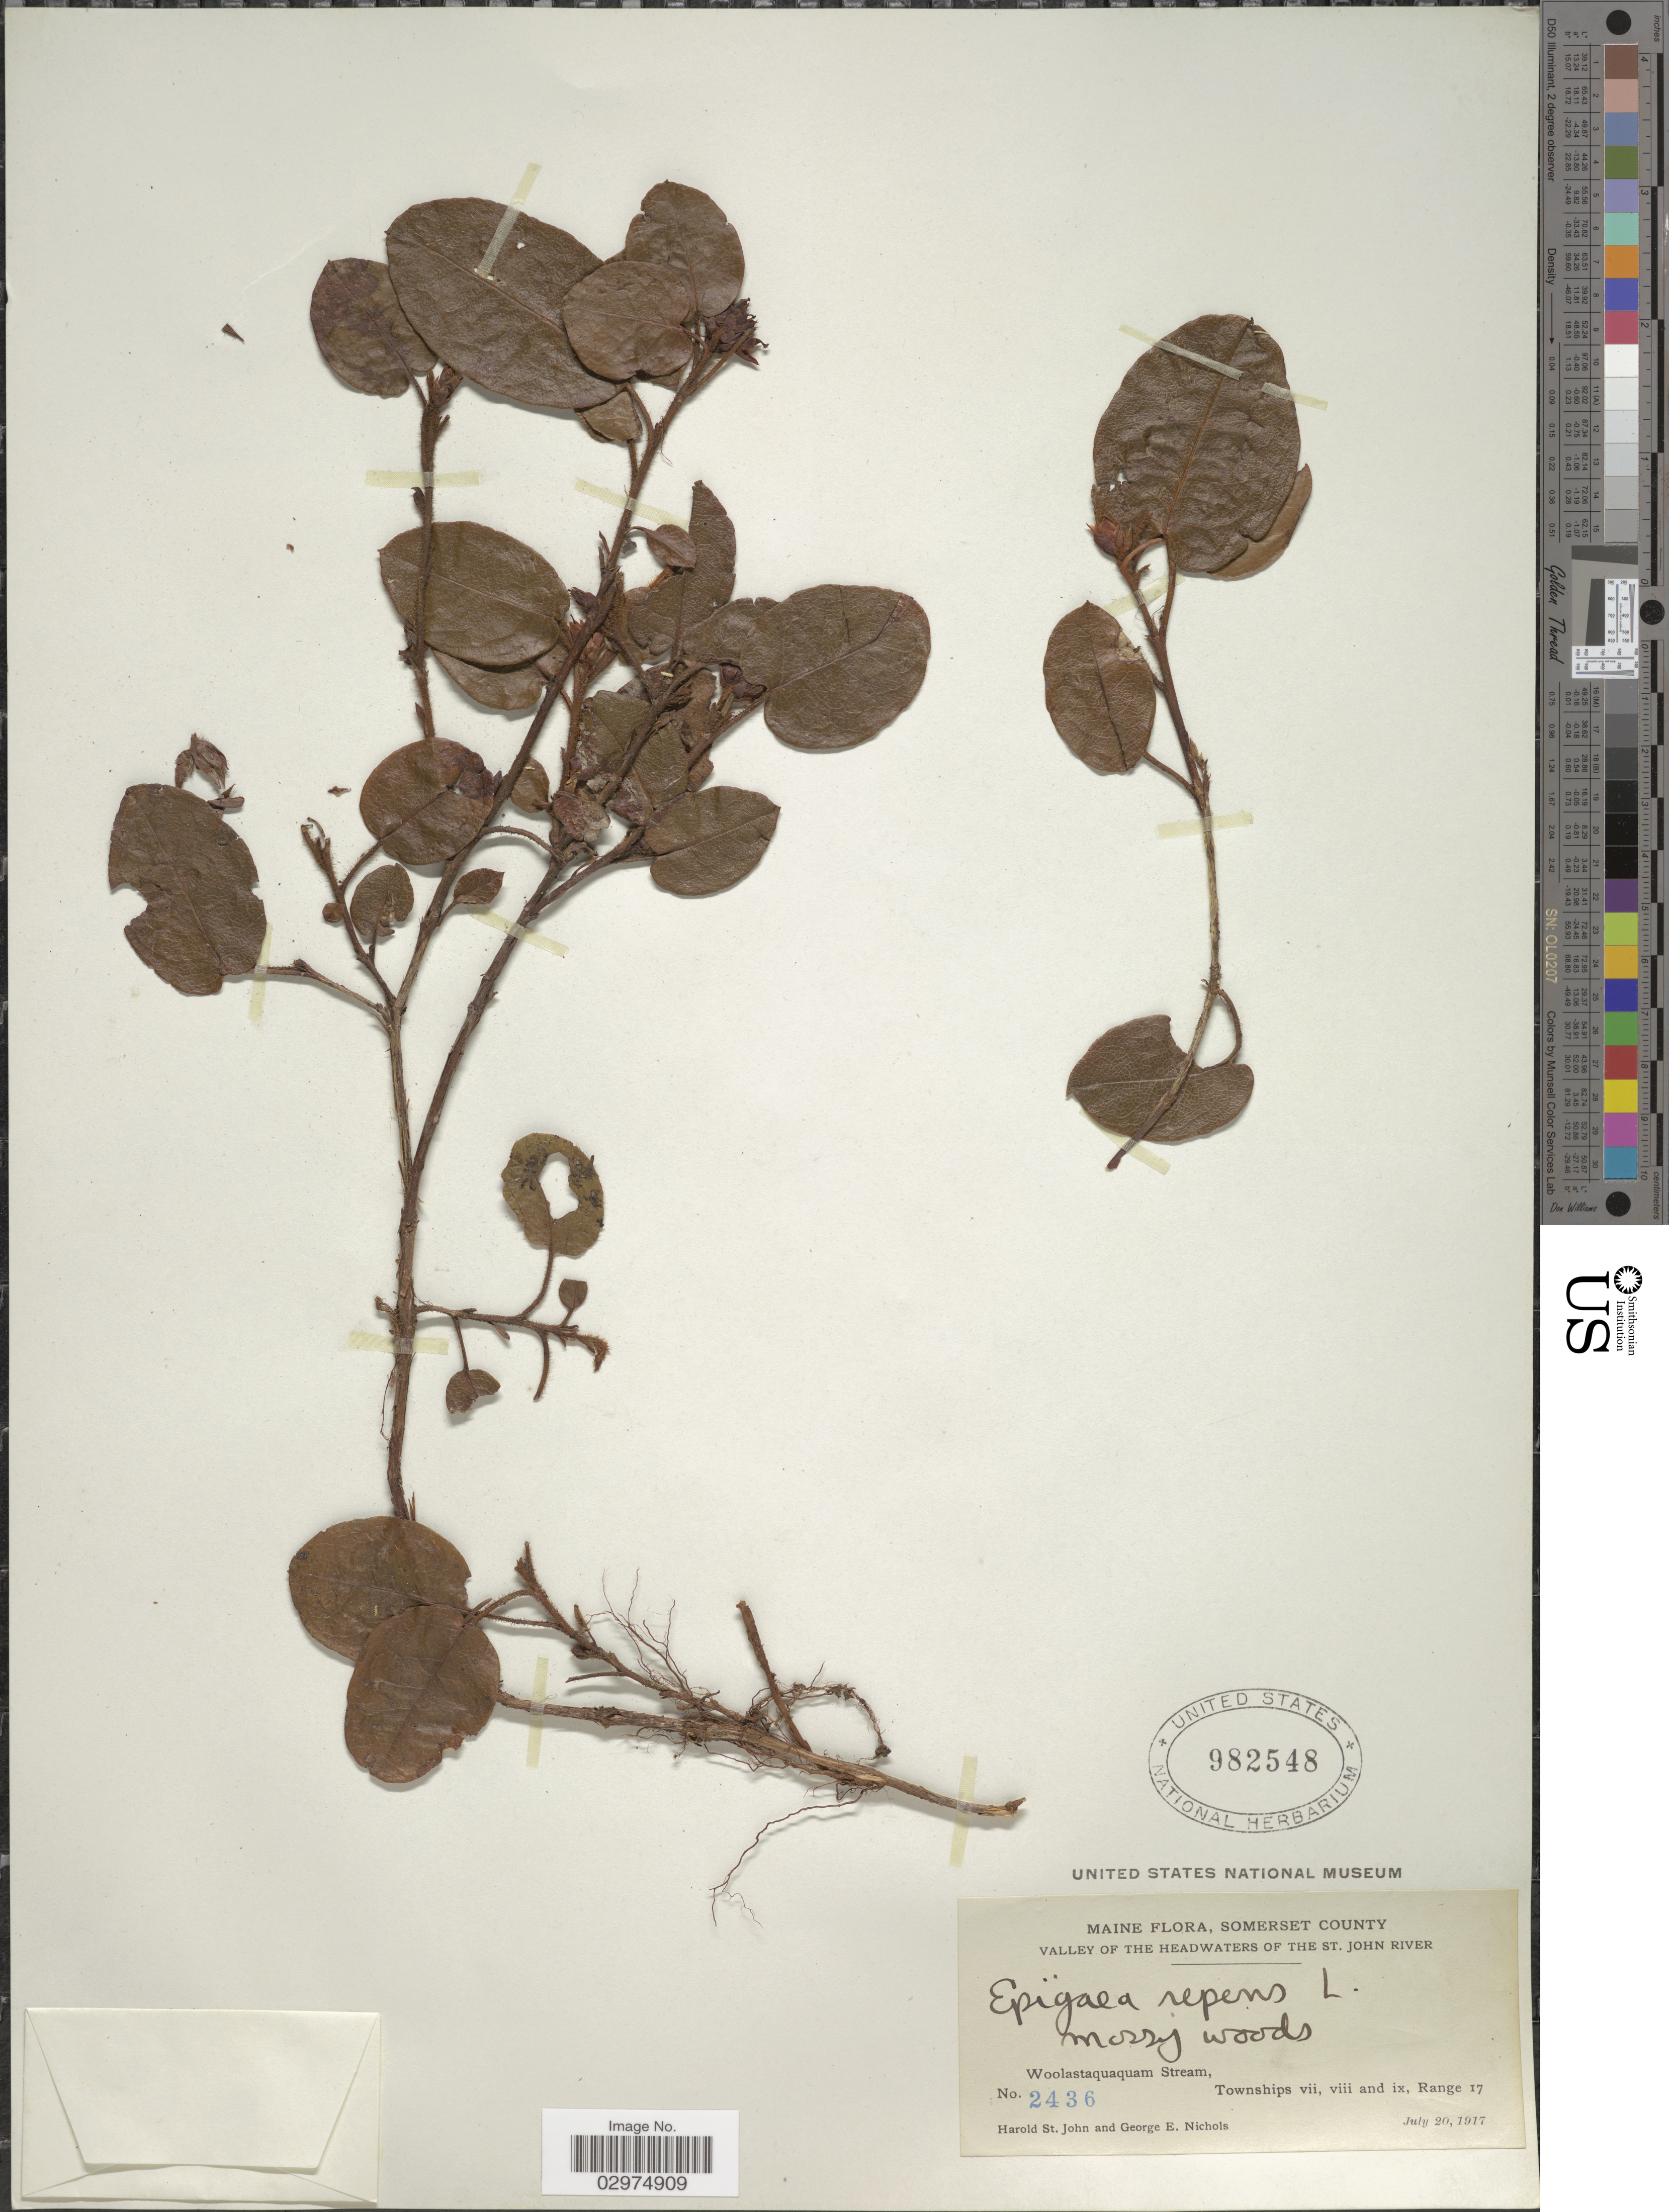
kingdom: Plantae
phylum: Tracheophyta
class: Magnoliopsida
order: Ericales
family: Ericaceae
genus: Epigaea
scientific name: Epigaea repens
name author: L.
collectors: H. St. John & G. E. Nichols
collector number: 2436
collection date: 1917-07-20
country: United States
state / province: Maine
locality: Somerset County. Valley of the Headwaters of the St. John River. Woolastaquaquam Stream, Townships vii, viii and ix, Range 17.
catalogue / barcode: US 982548